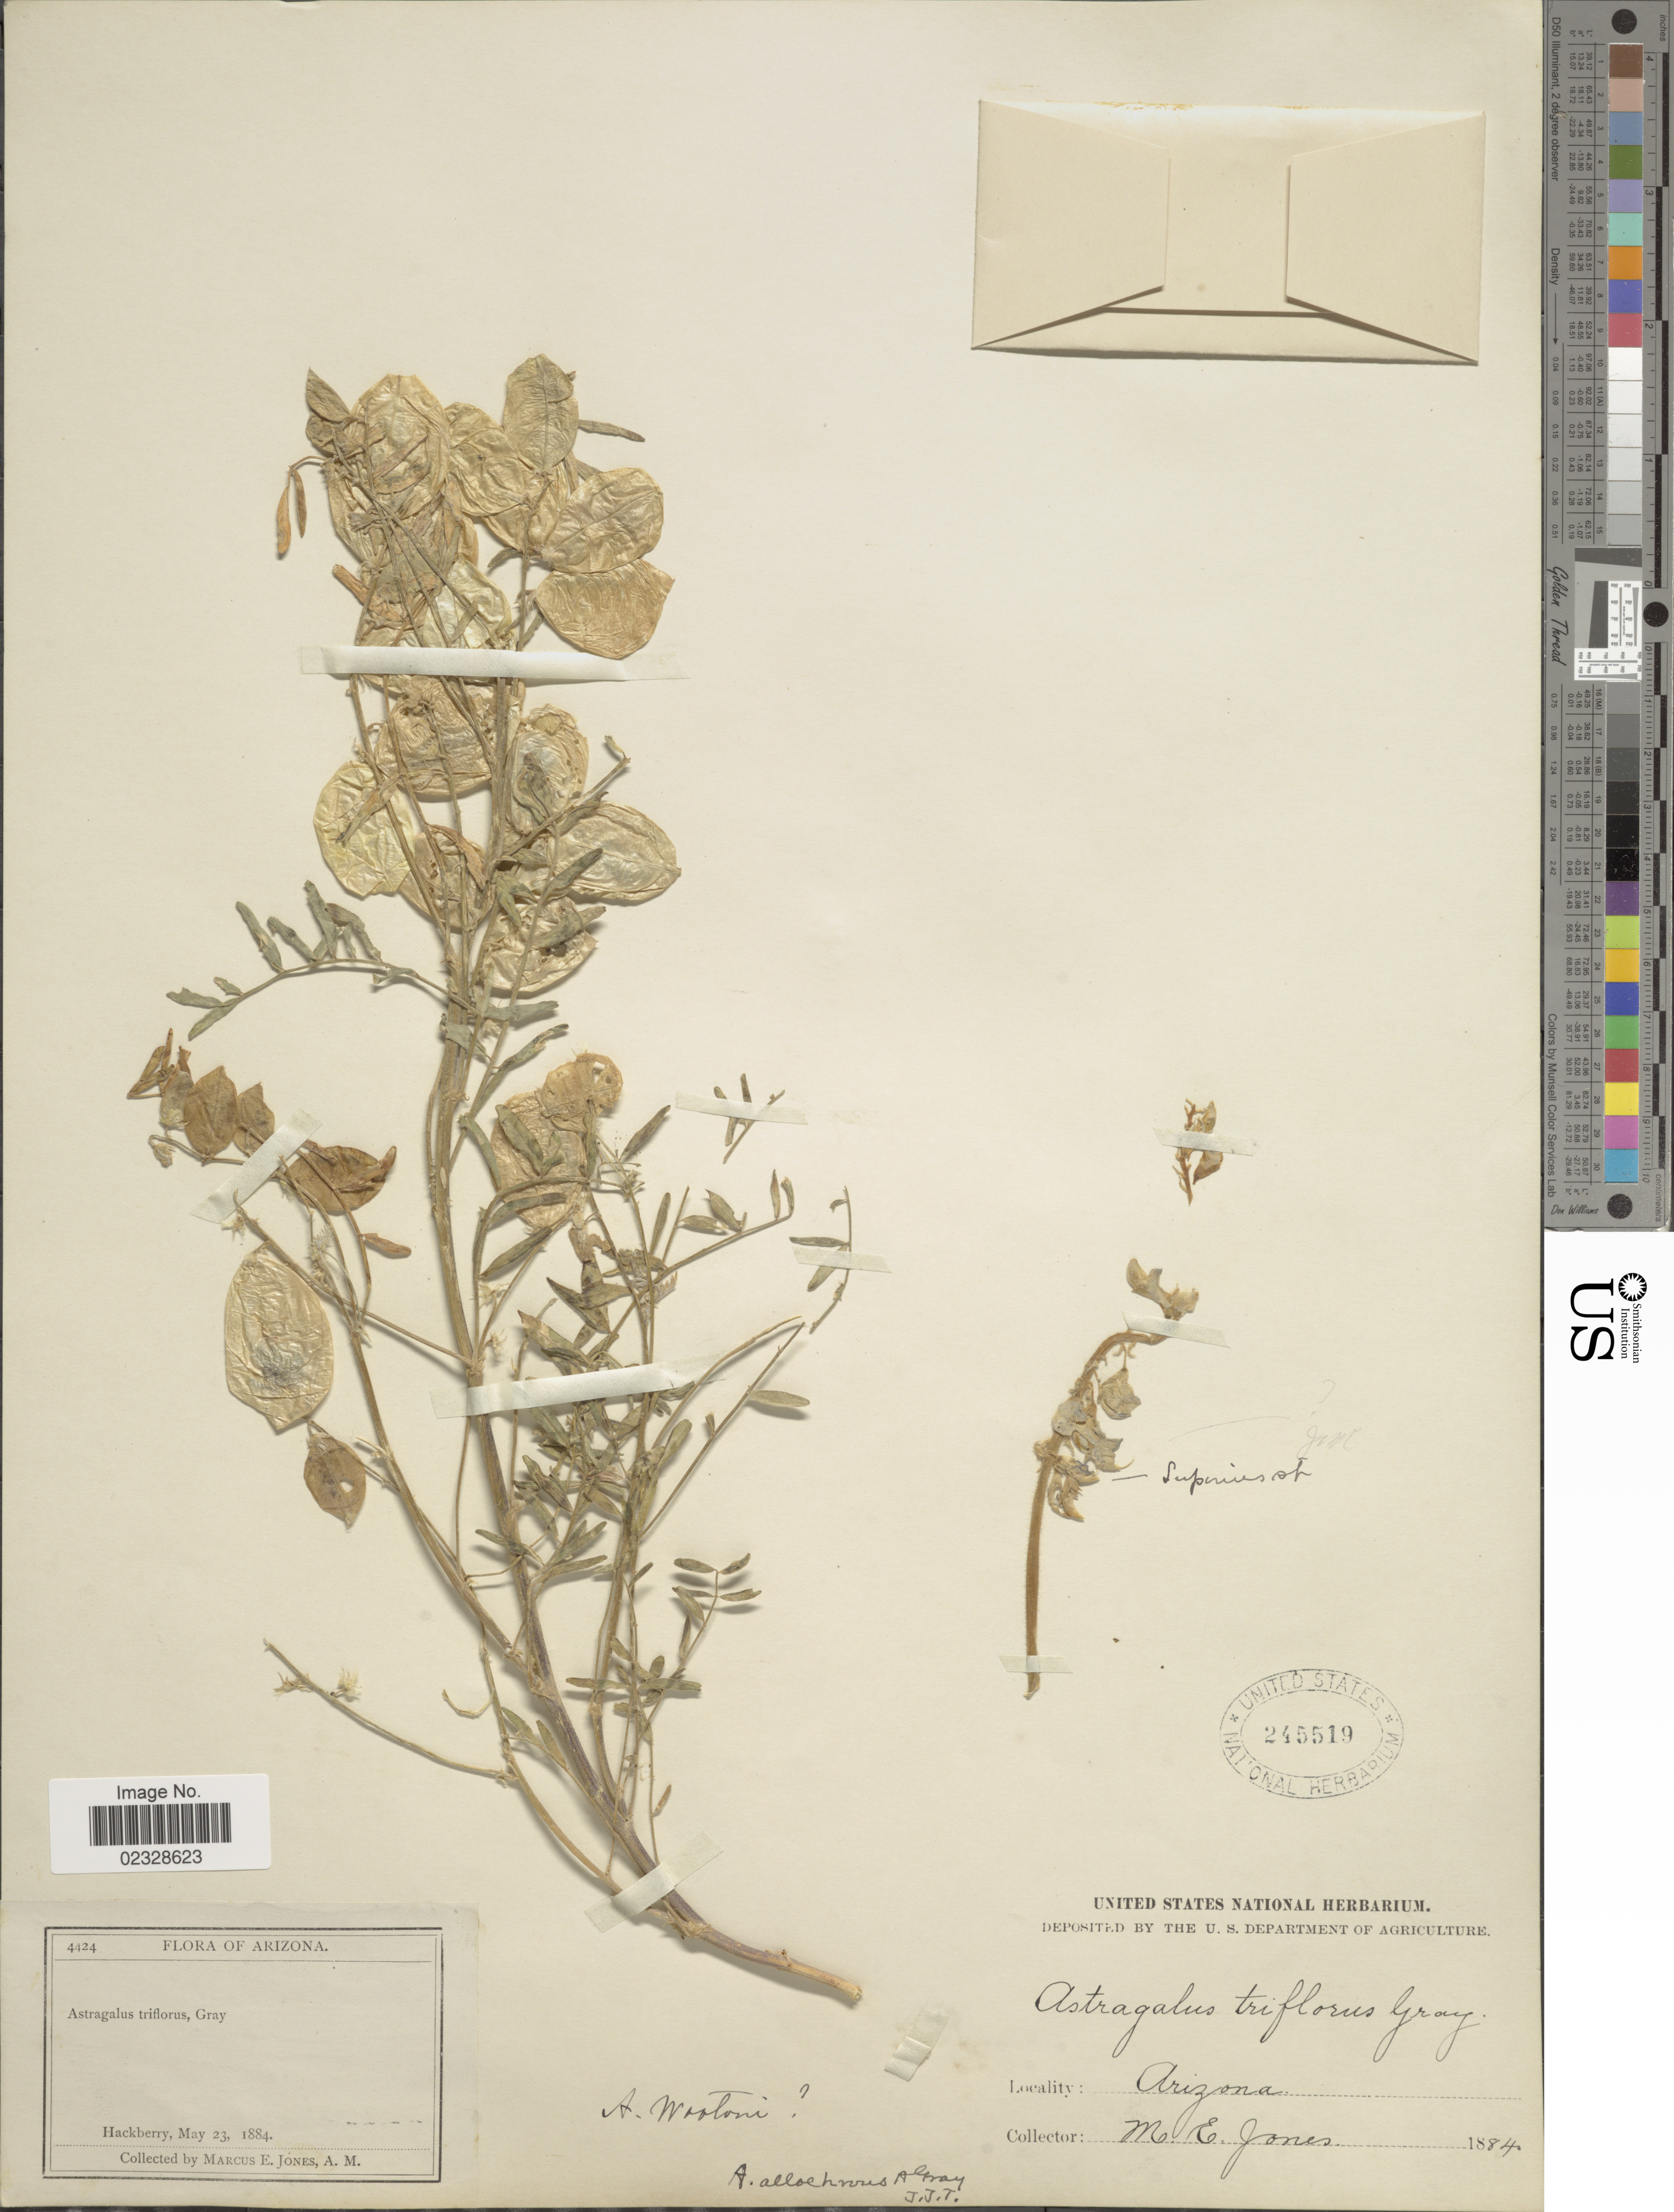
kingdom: Plantae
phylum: Tracheophyta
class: Magnoliopsida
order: Fabales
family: Fabaceae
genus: Astragalus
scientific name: Astragalus allochrous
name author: A. Gray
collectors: M. E. Jones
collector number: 4424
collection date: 1884-05-23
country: United States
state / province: Arizona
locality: Hackberry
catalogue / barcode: US 245519